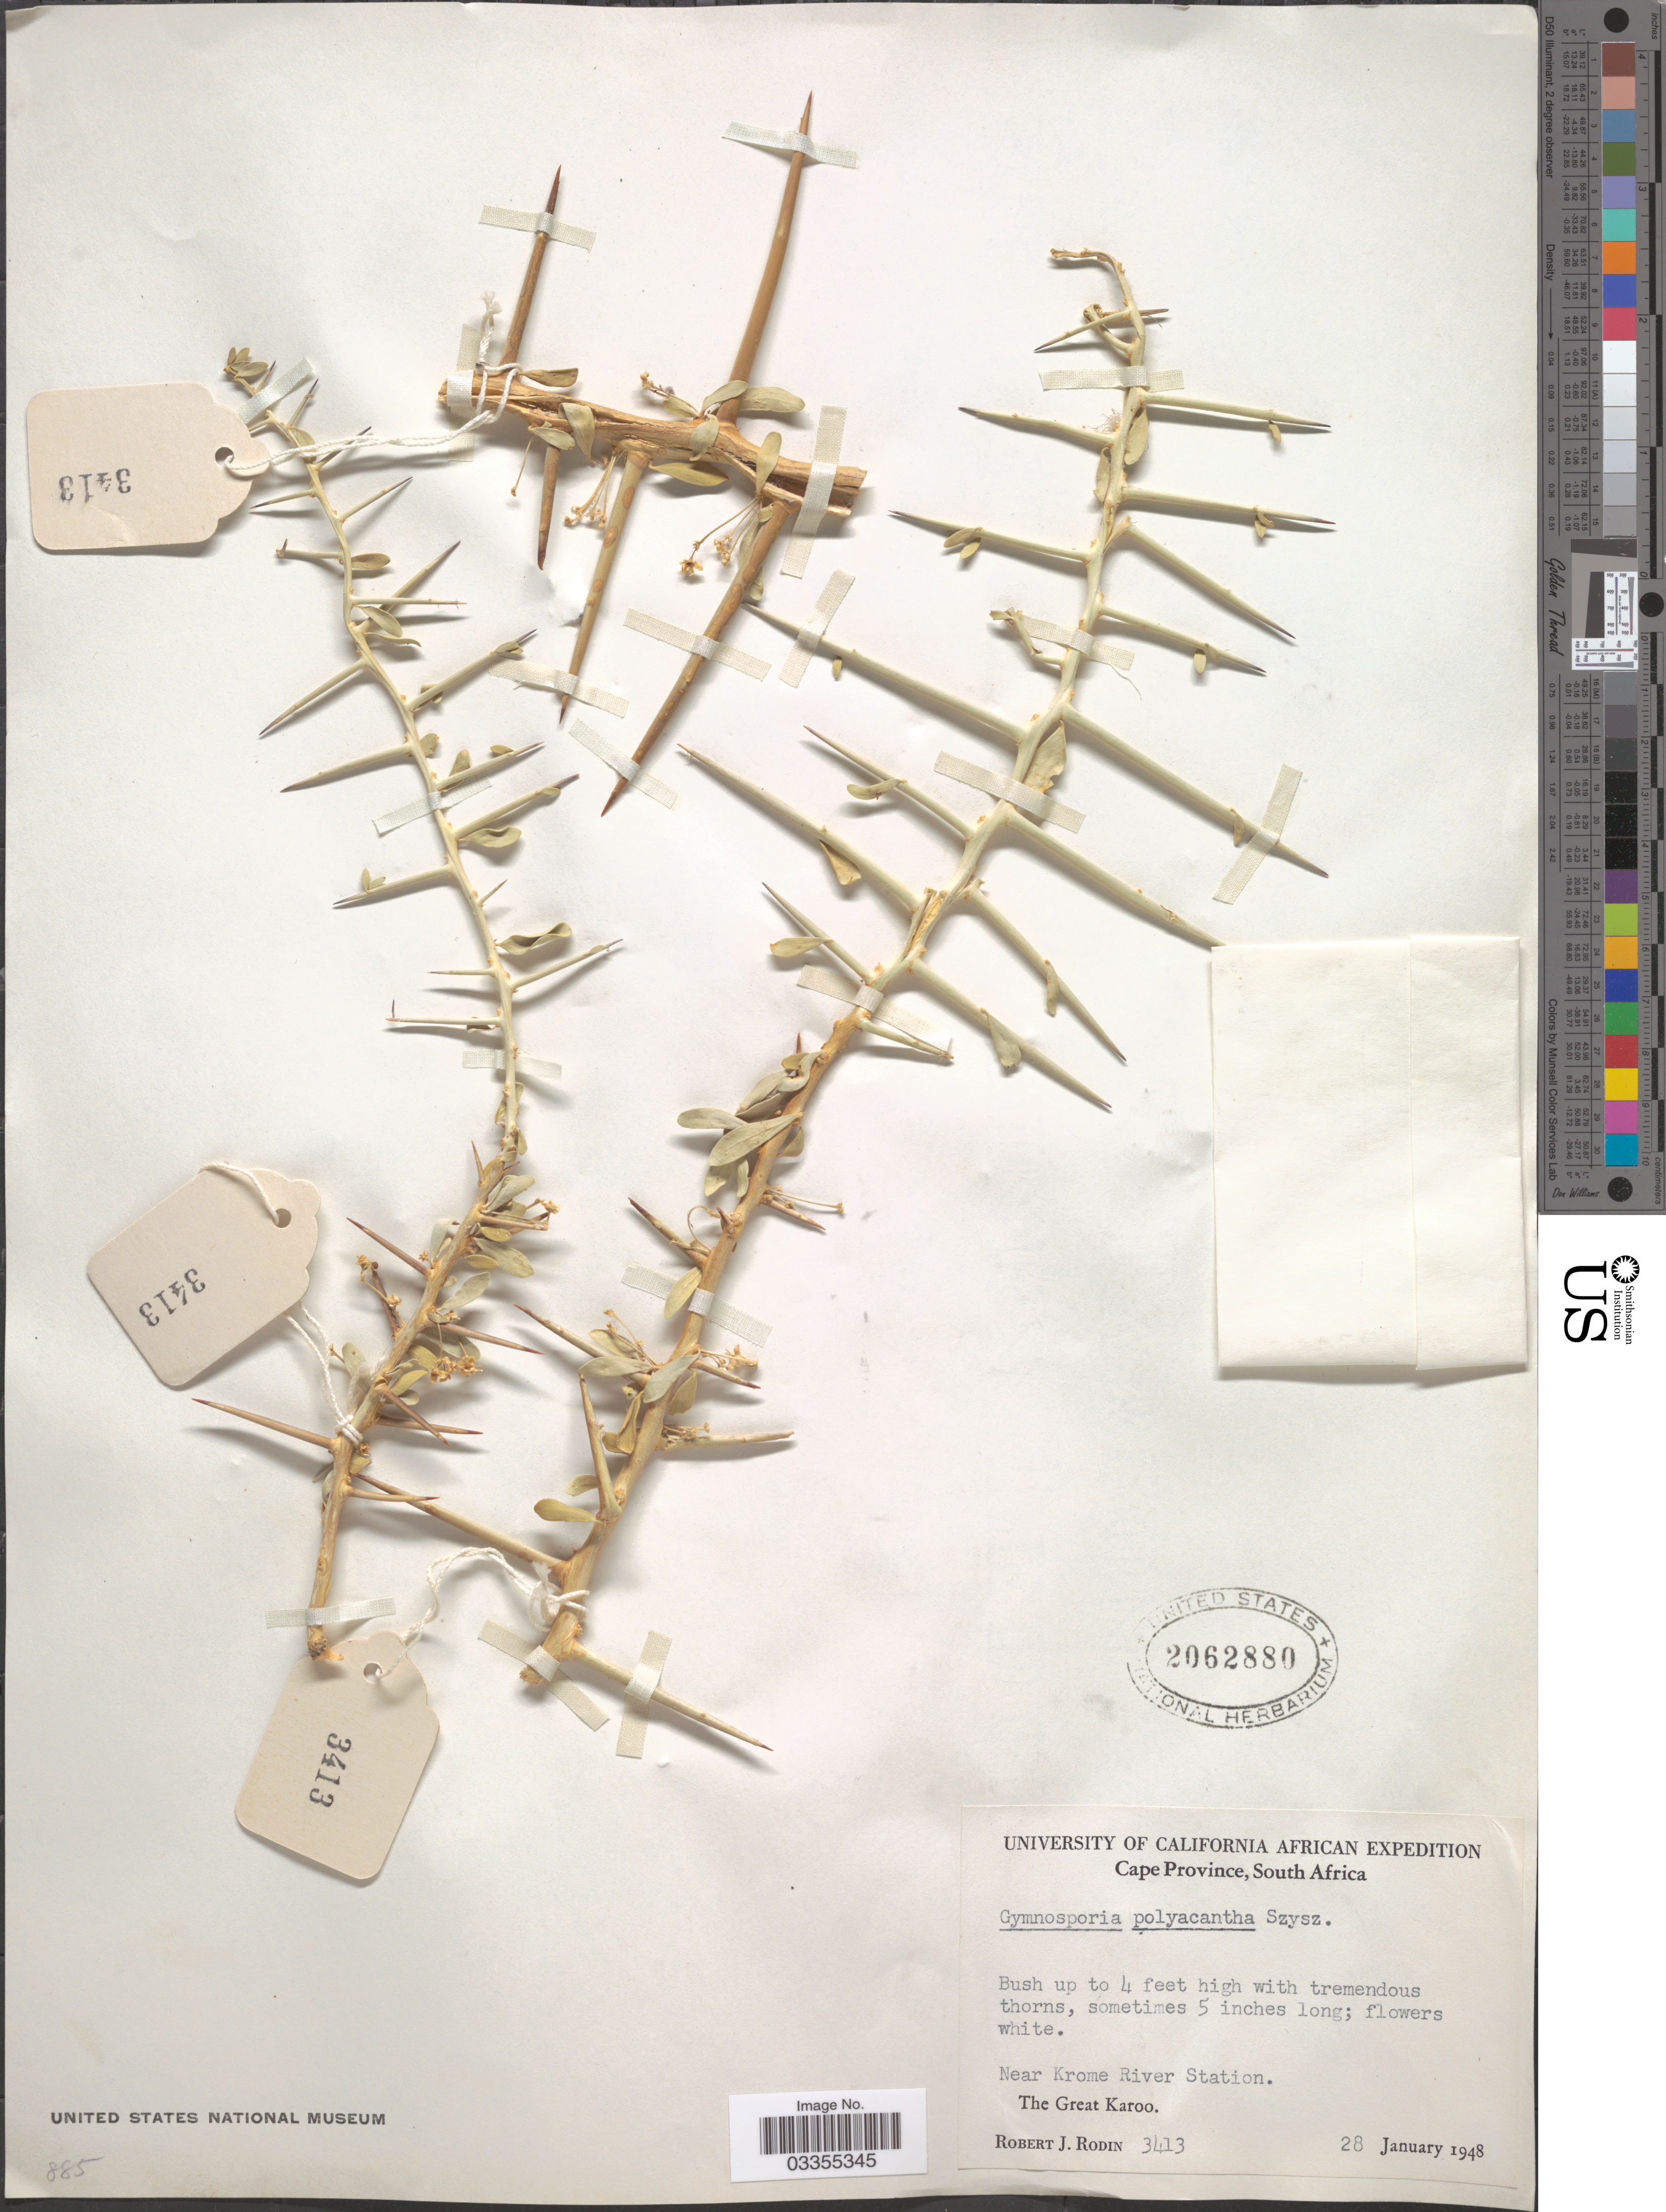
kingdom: Plantae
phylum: Tracheophyta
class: Magnoliopsida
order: Celastrales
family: Celastraceae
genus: Gymnosporia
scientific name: Gymnosporia polyacantha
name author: Szyszyl.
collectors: R. J. Rodin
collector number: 3413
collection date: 1948-01-28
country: South Africa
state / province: Eastern Cape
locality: Near Krome River Station. The Great Karoo.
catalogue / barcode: US 2062880